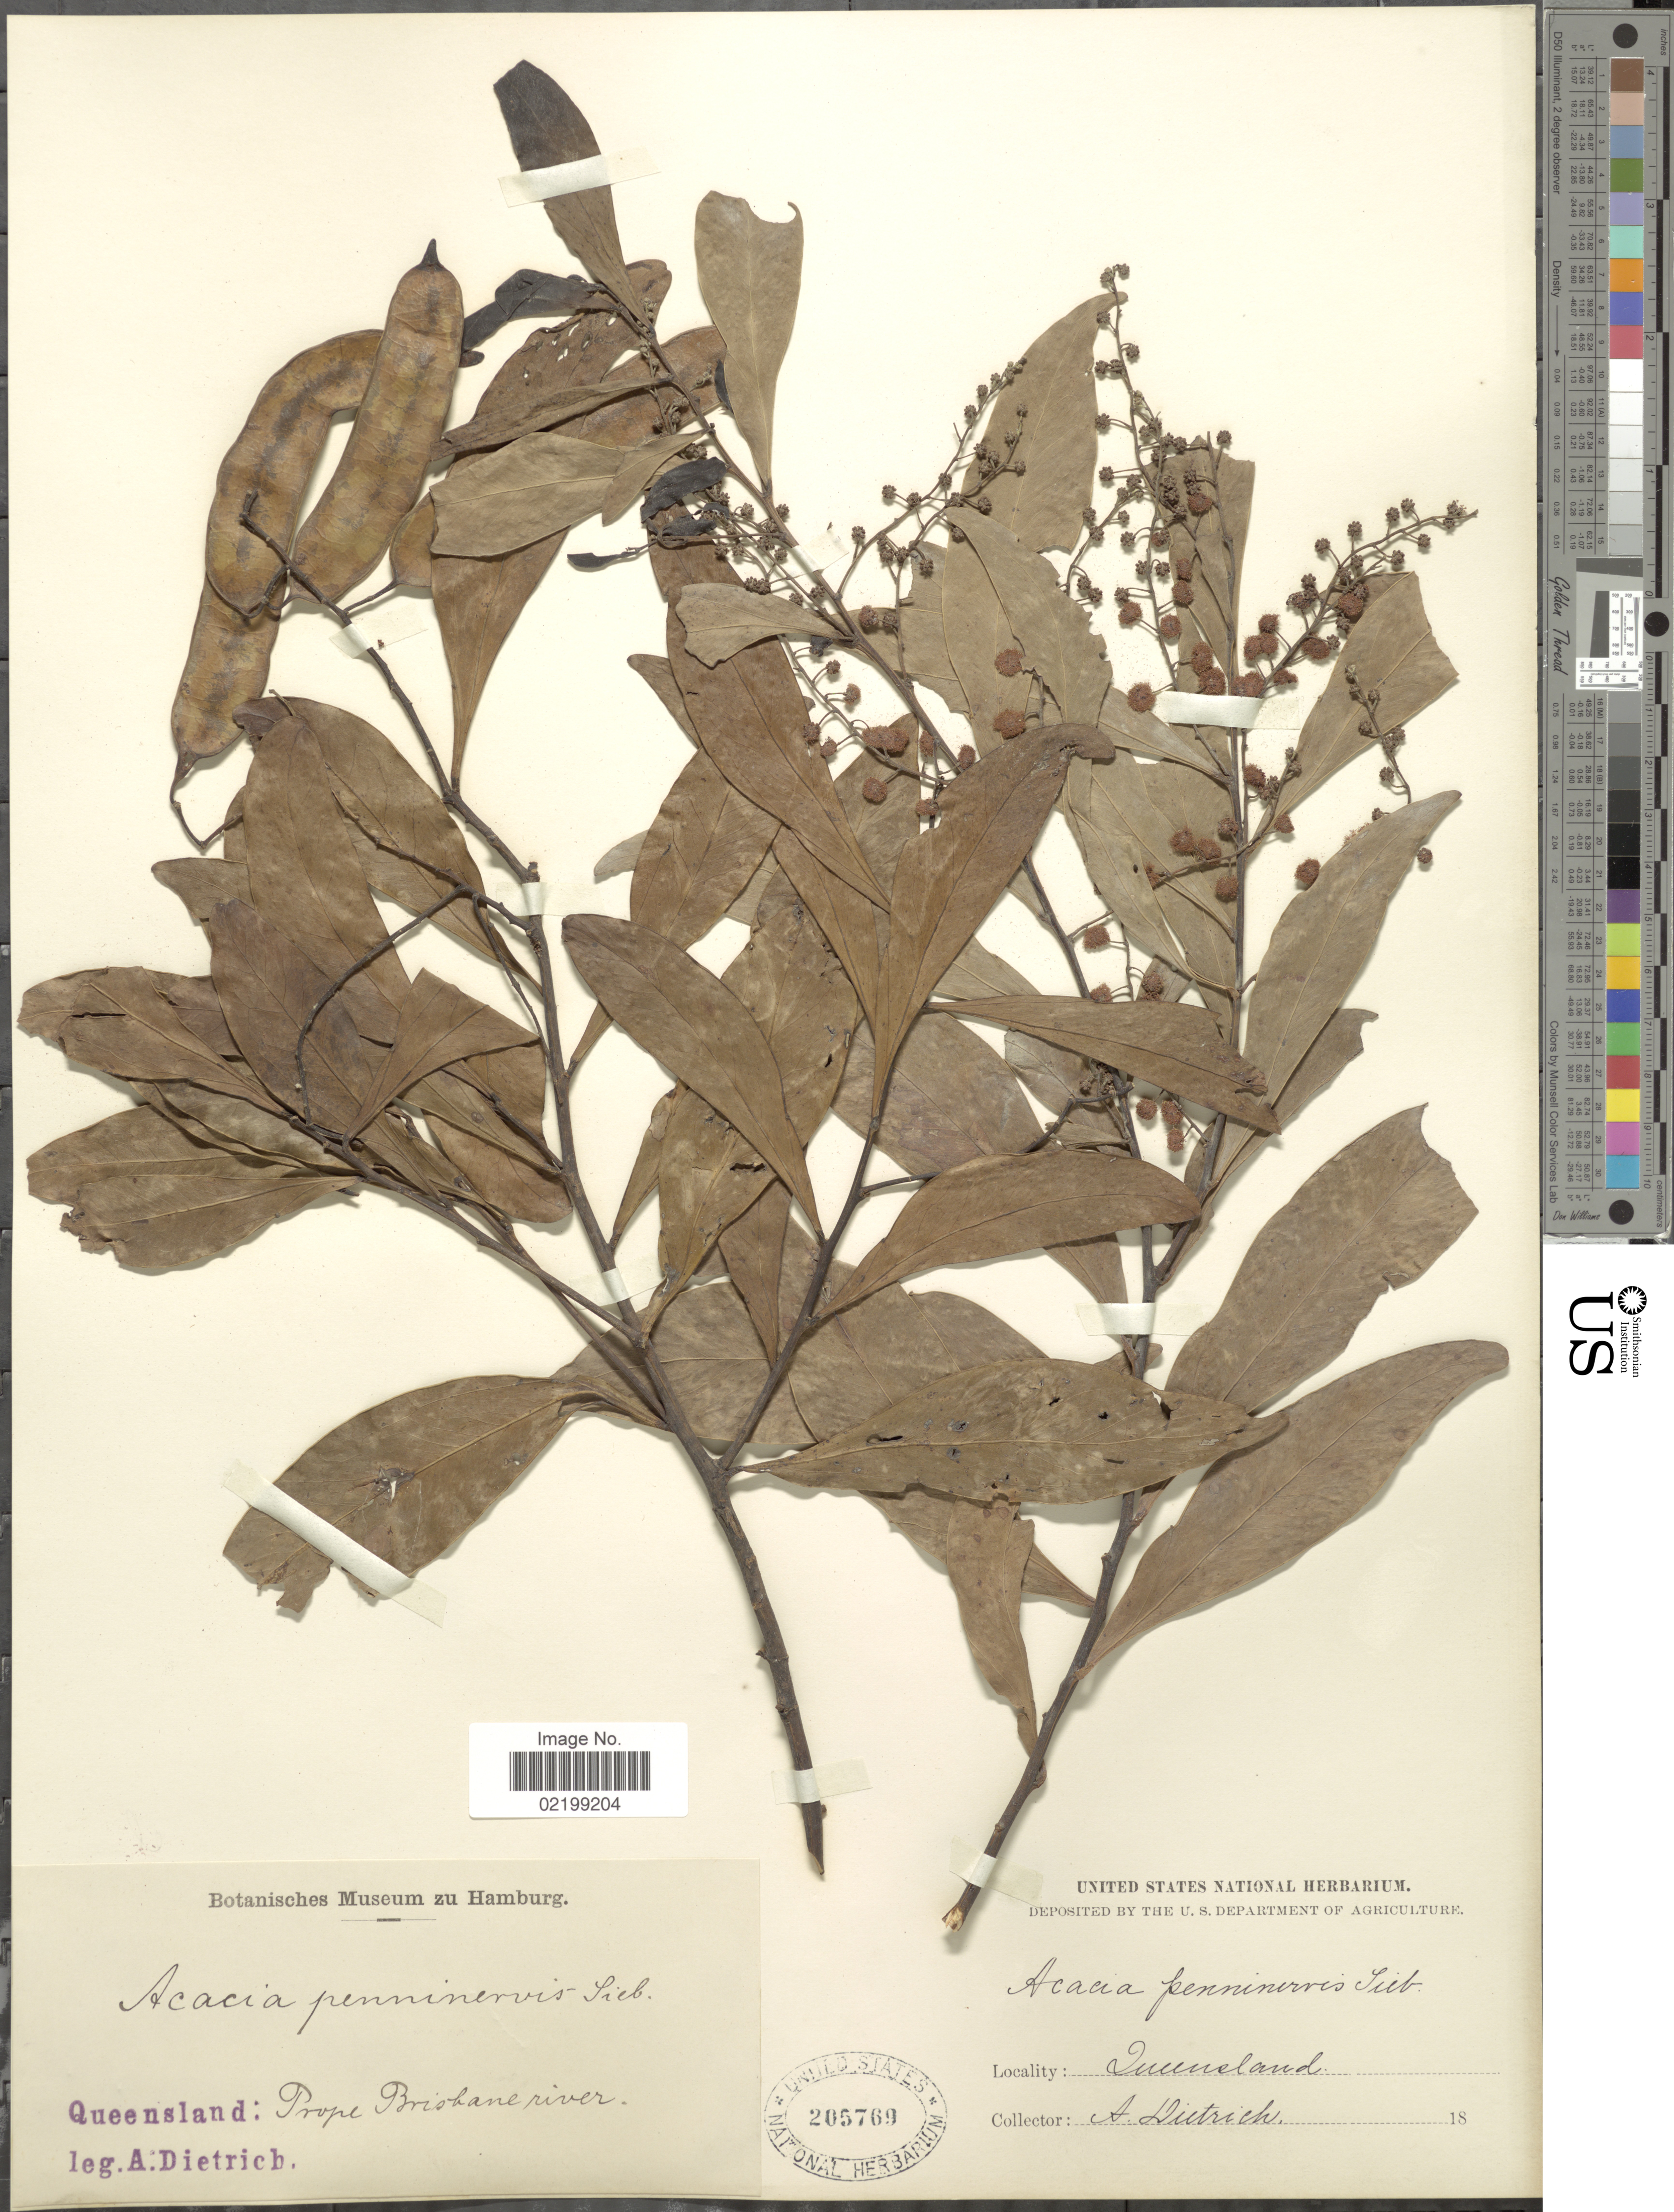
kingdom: Plantae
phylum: Tracheophyta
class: Magnoliopsida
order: Fabales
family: Fabaceae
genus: Acacia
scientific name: Acacia penninervis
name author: DC.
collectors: A. Dietrich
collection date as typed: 18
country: Australia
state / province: Queensland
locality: Prope Brisbane River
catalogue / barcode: US 205769